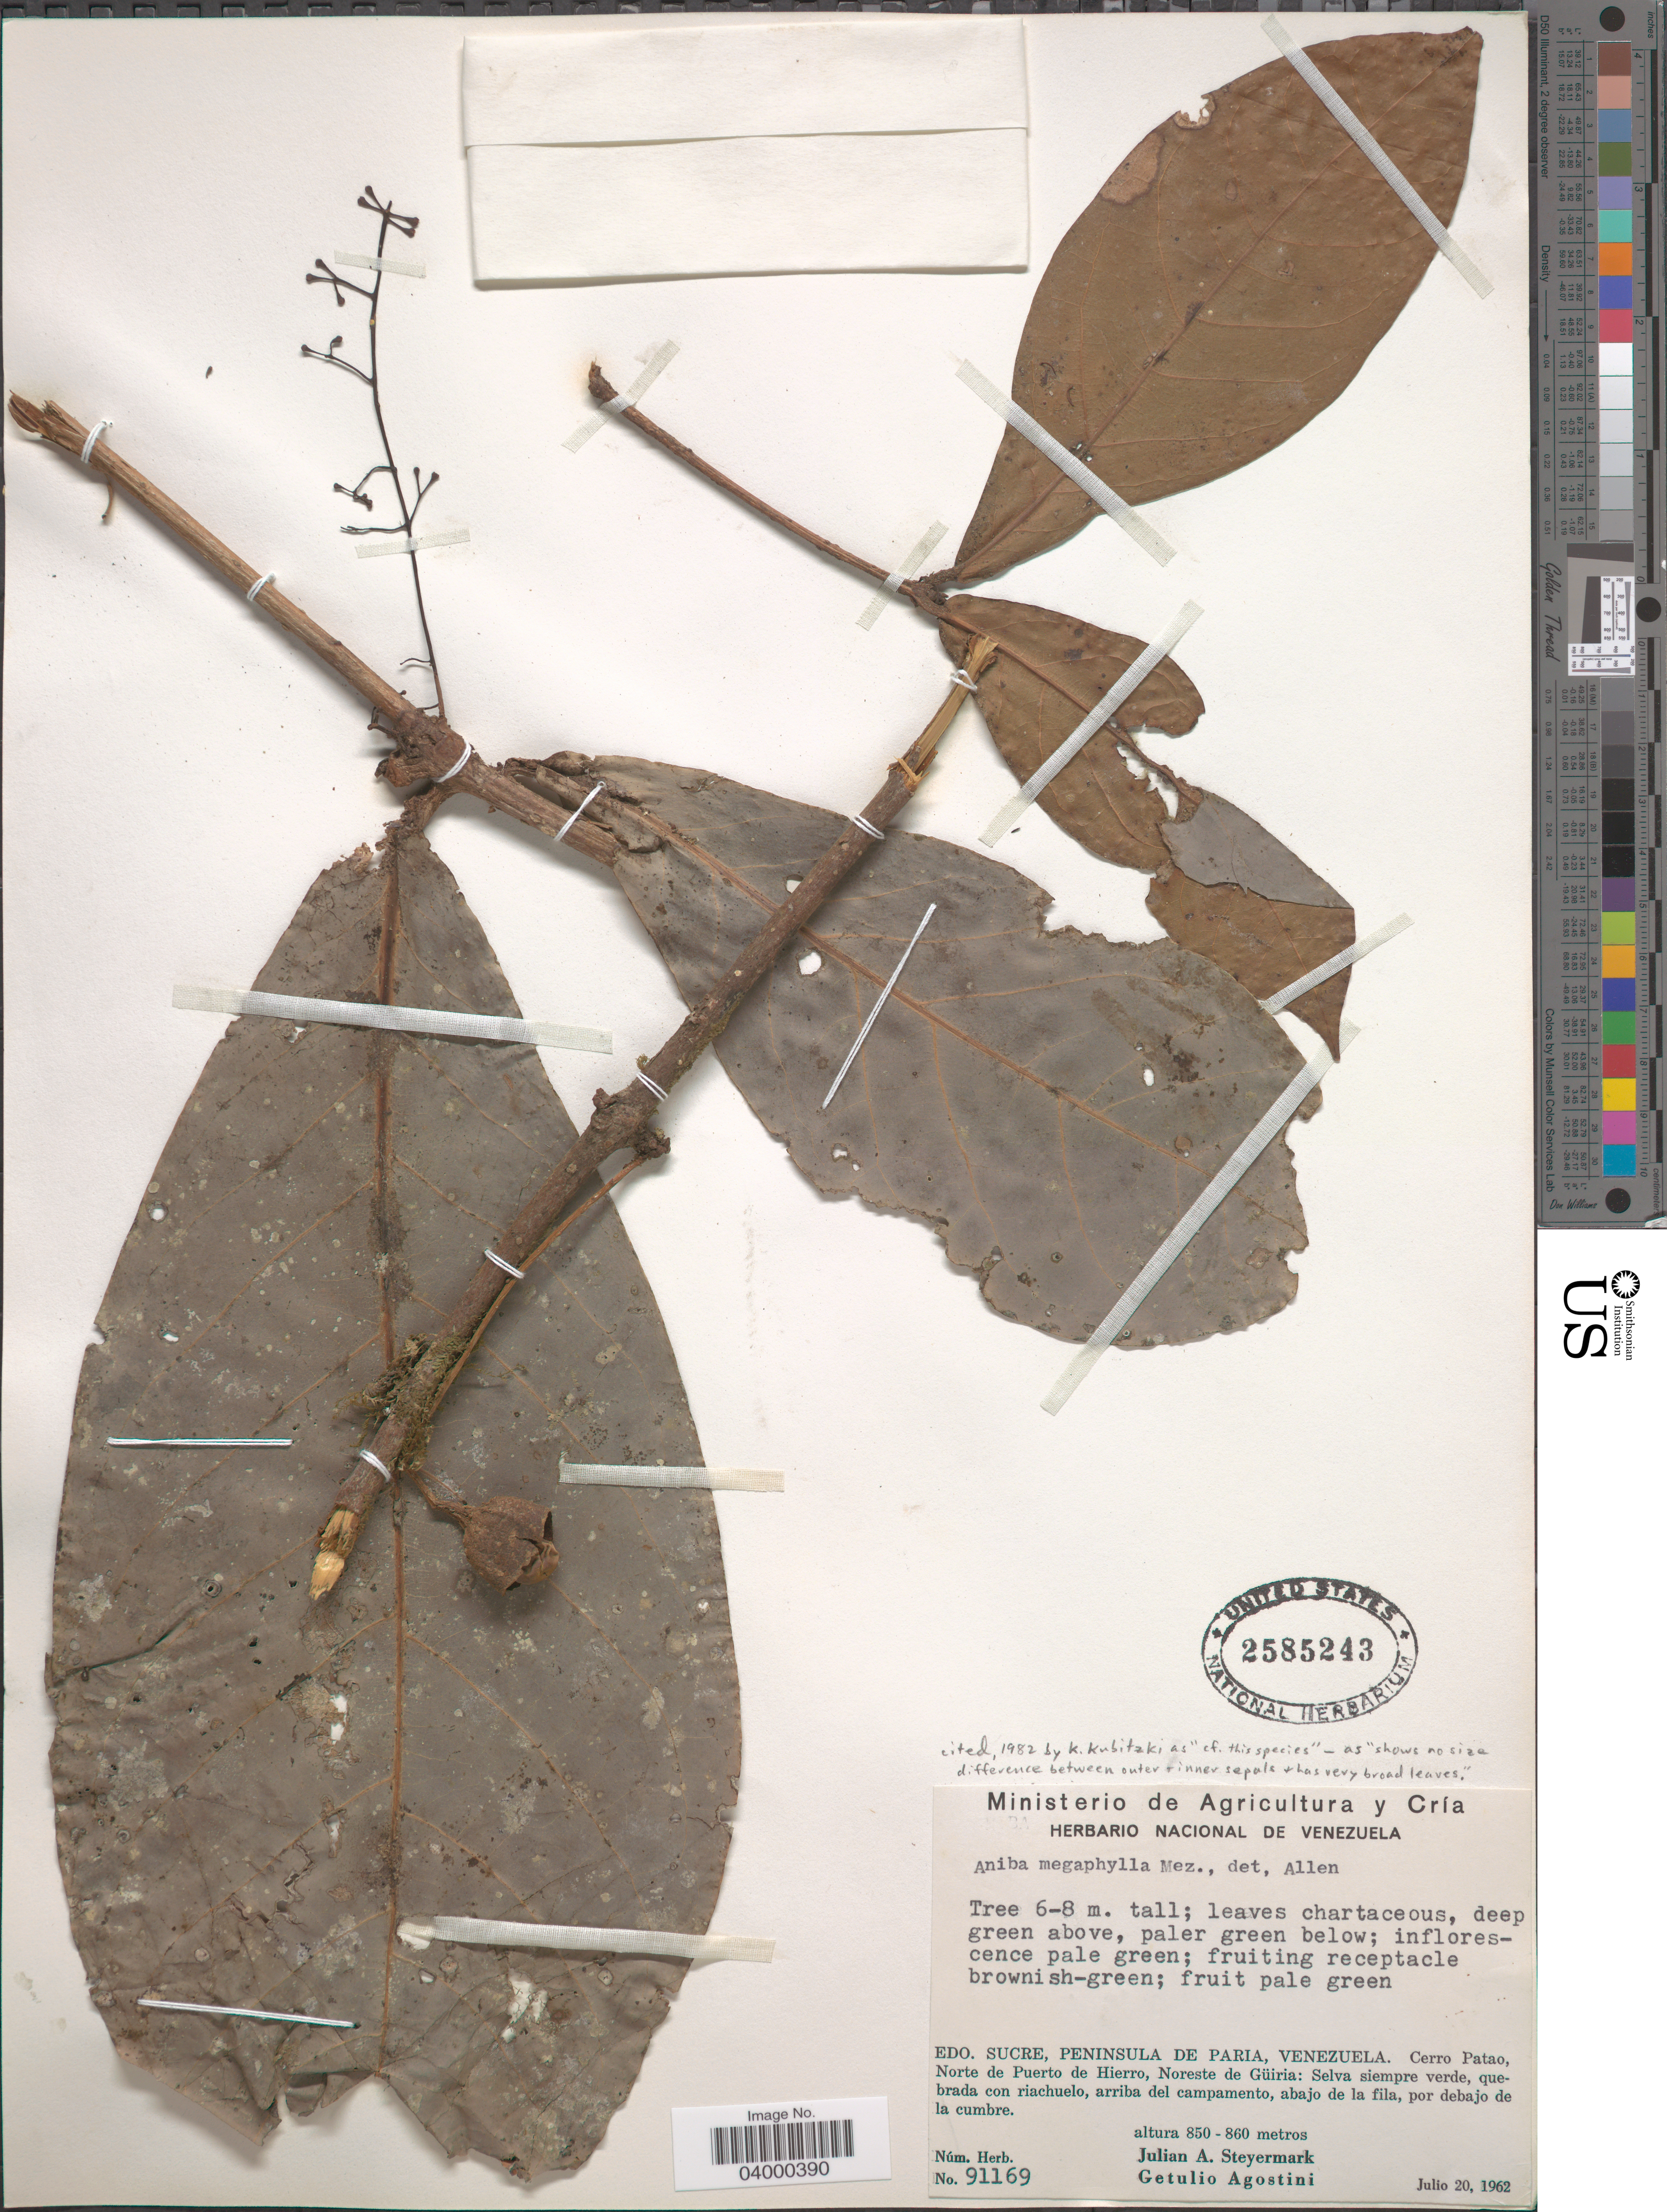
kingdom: Plantae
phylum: Tracheophyta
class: Magnoliopsida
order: Laurales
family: Lauraceae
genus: Aniba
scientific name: Aniba megaphylla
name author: Mez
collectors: J. Steyermark & G. Agostini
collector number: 91169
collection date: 1962-07-20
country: Venezuela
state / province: Sucre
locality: Peninsula de Paria. Cerro Patao, Norte de Puerto de Hierro, Noreste de Güiria: Selva siempre verde, quebrada con riachuelo, arriba del campamento, abajo de la fila, por debajo de la cumbre.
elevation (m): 850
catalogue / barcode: US 2585243